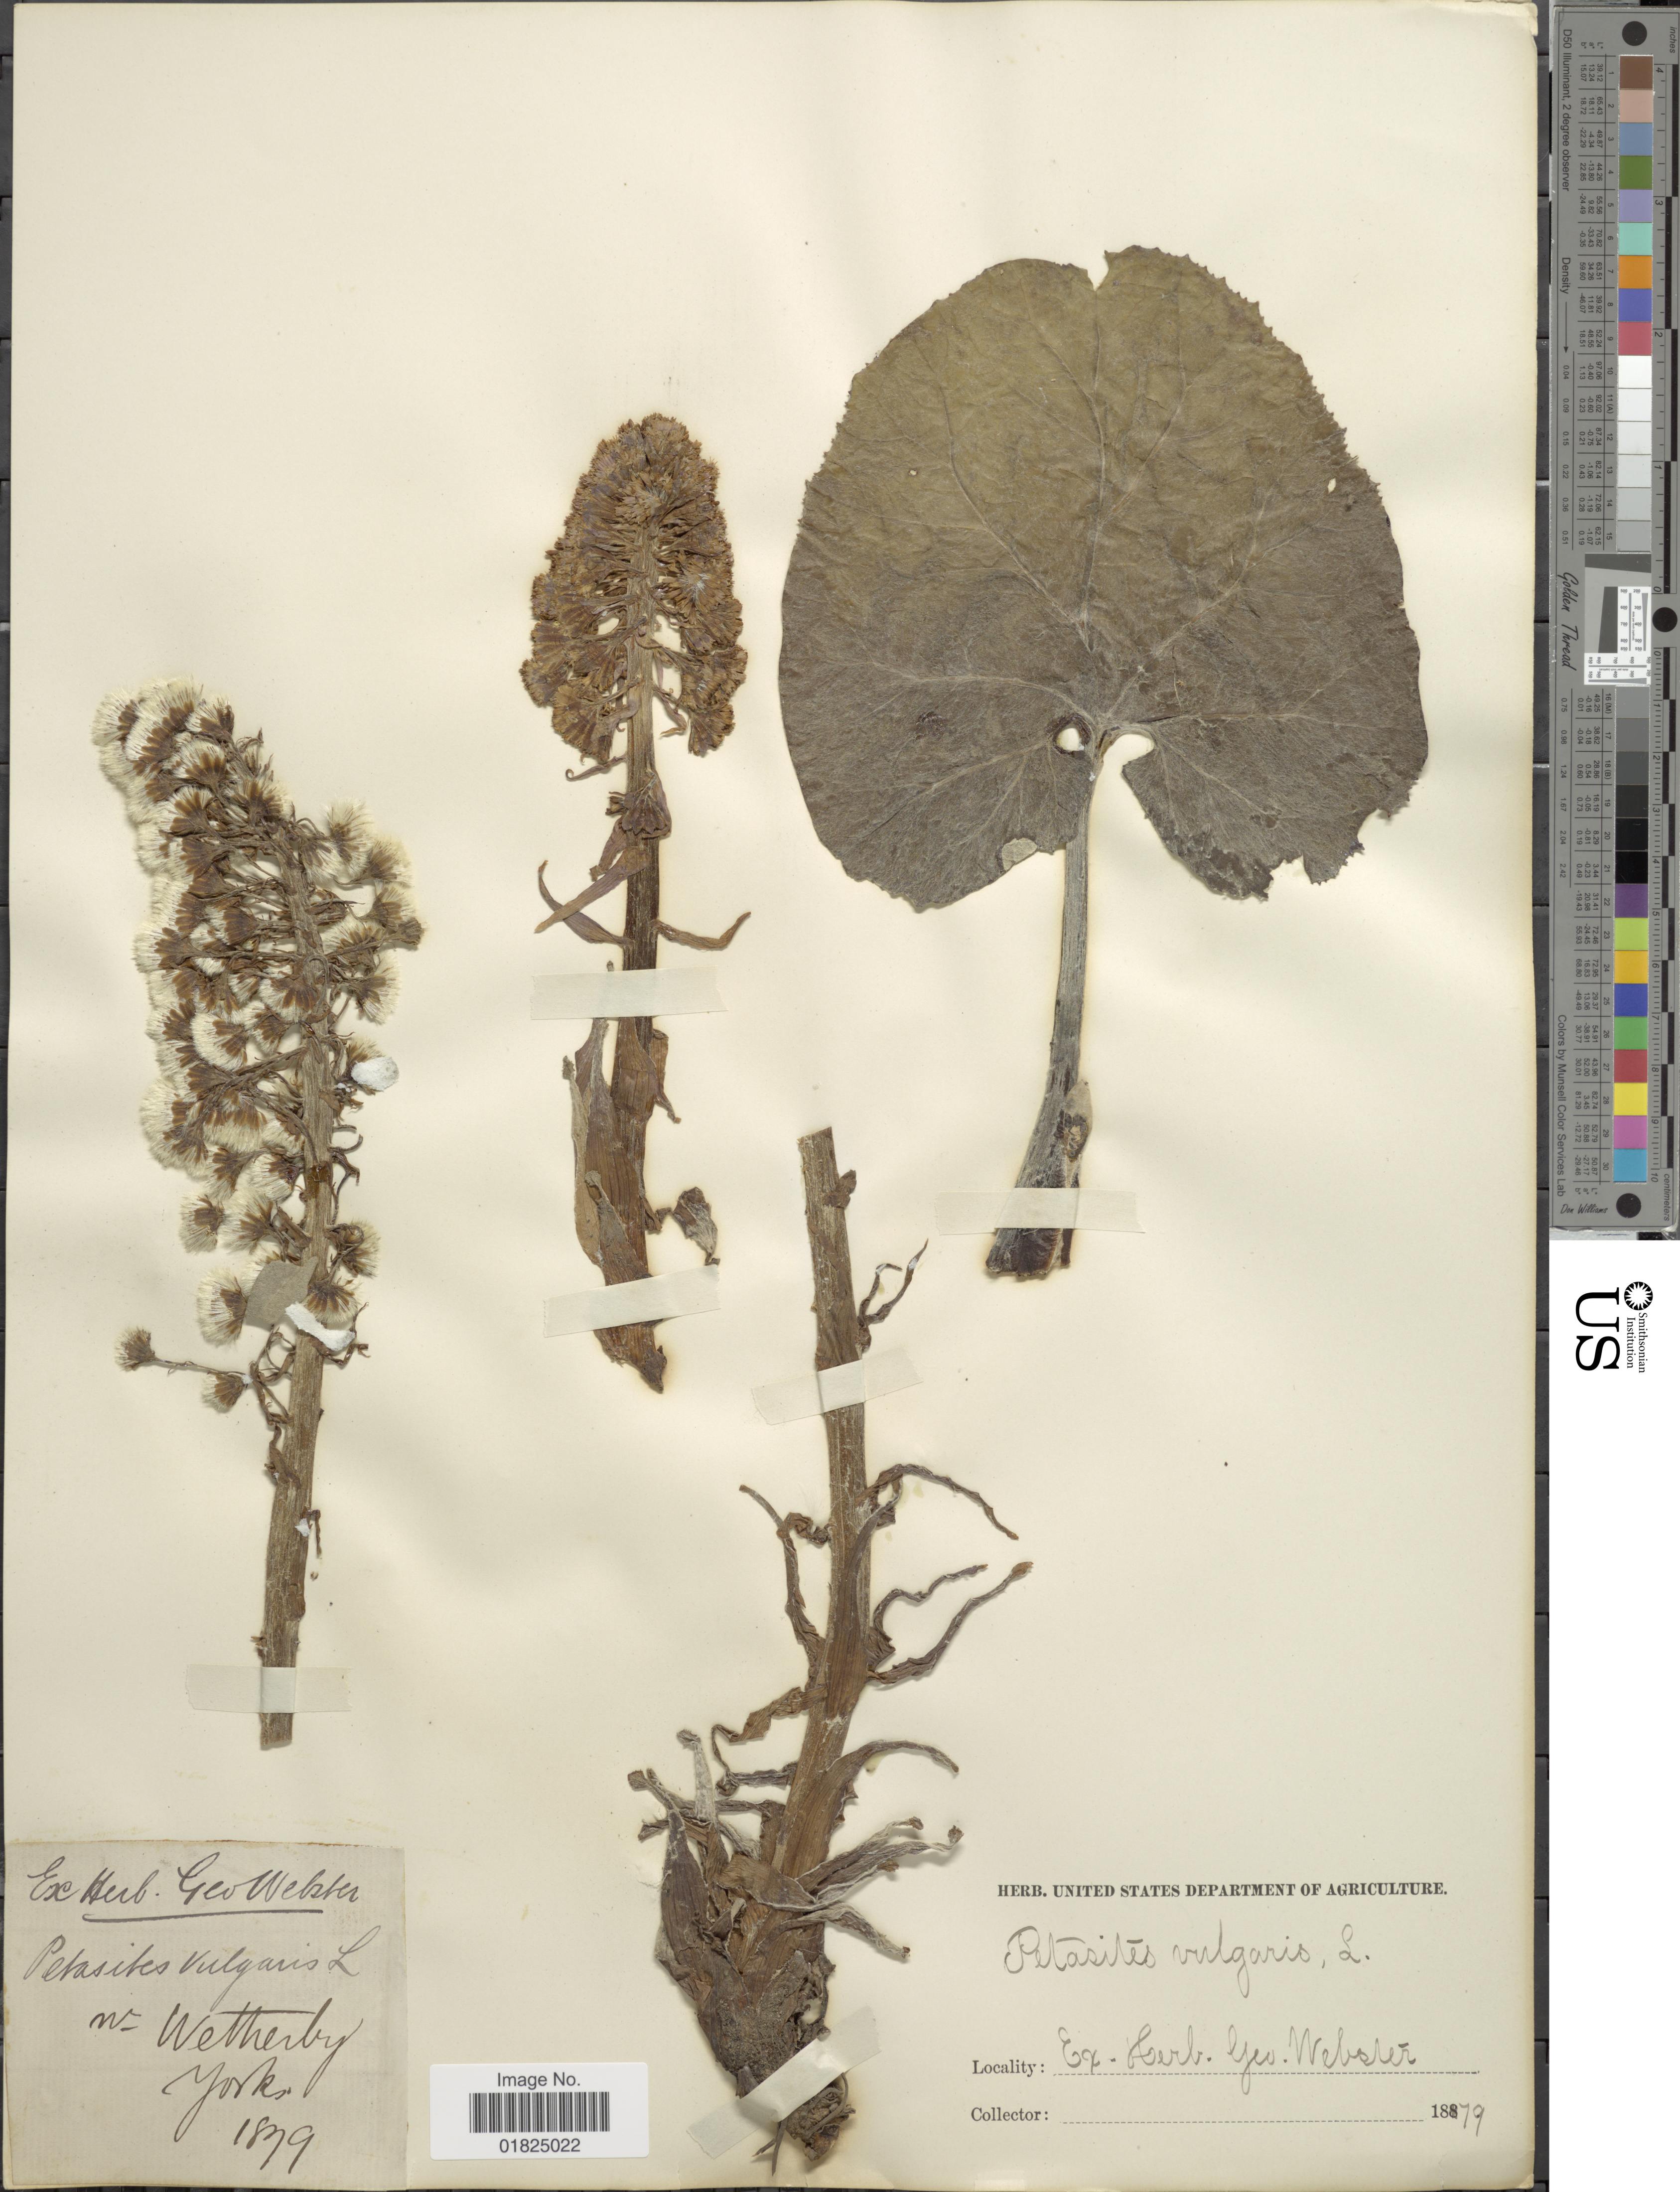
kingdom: Plantae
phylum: Tracheophyta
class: Magnoliopsida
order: Asterales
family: Asteraceae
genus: Petasites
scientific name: Petasites officinalis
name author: L.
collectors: ex herb. Geo. Webster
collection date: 1879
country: United Kingdom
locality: Wetherby Yorks